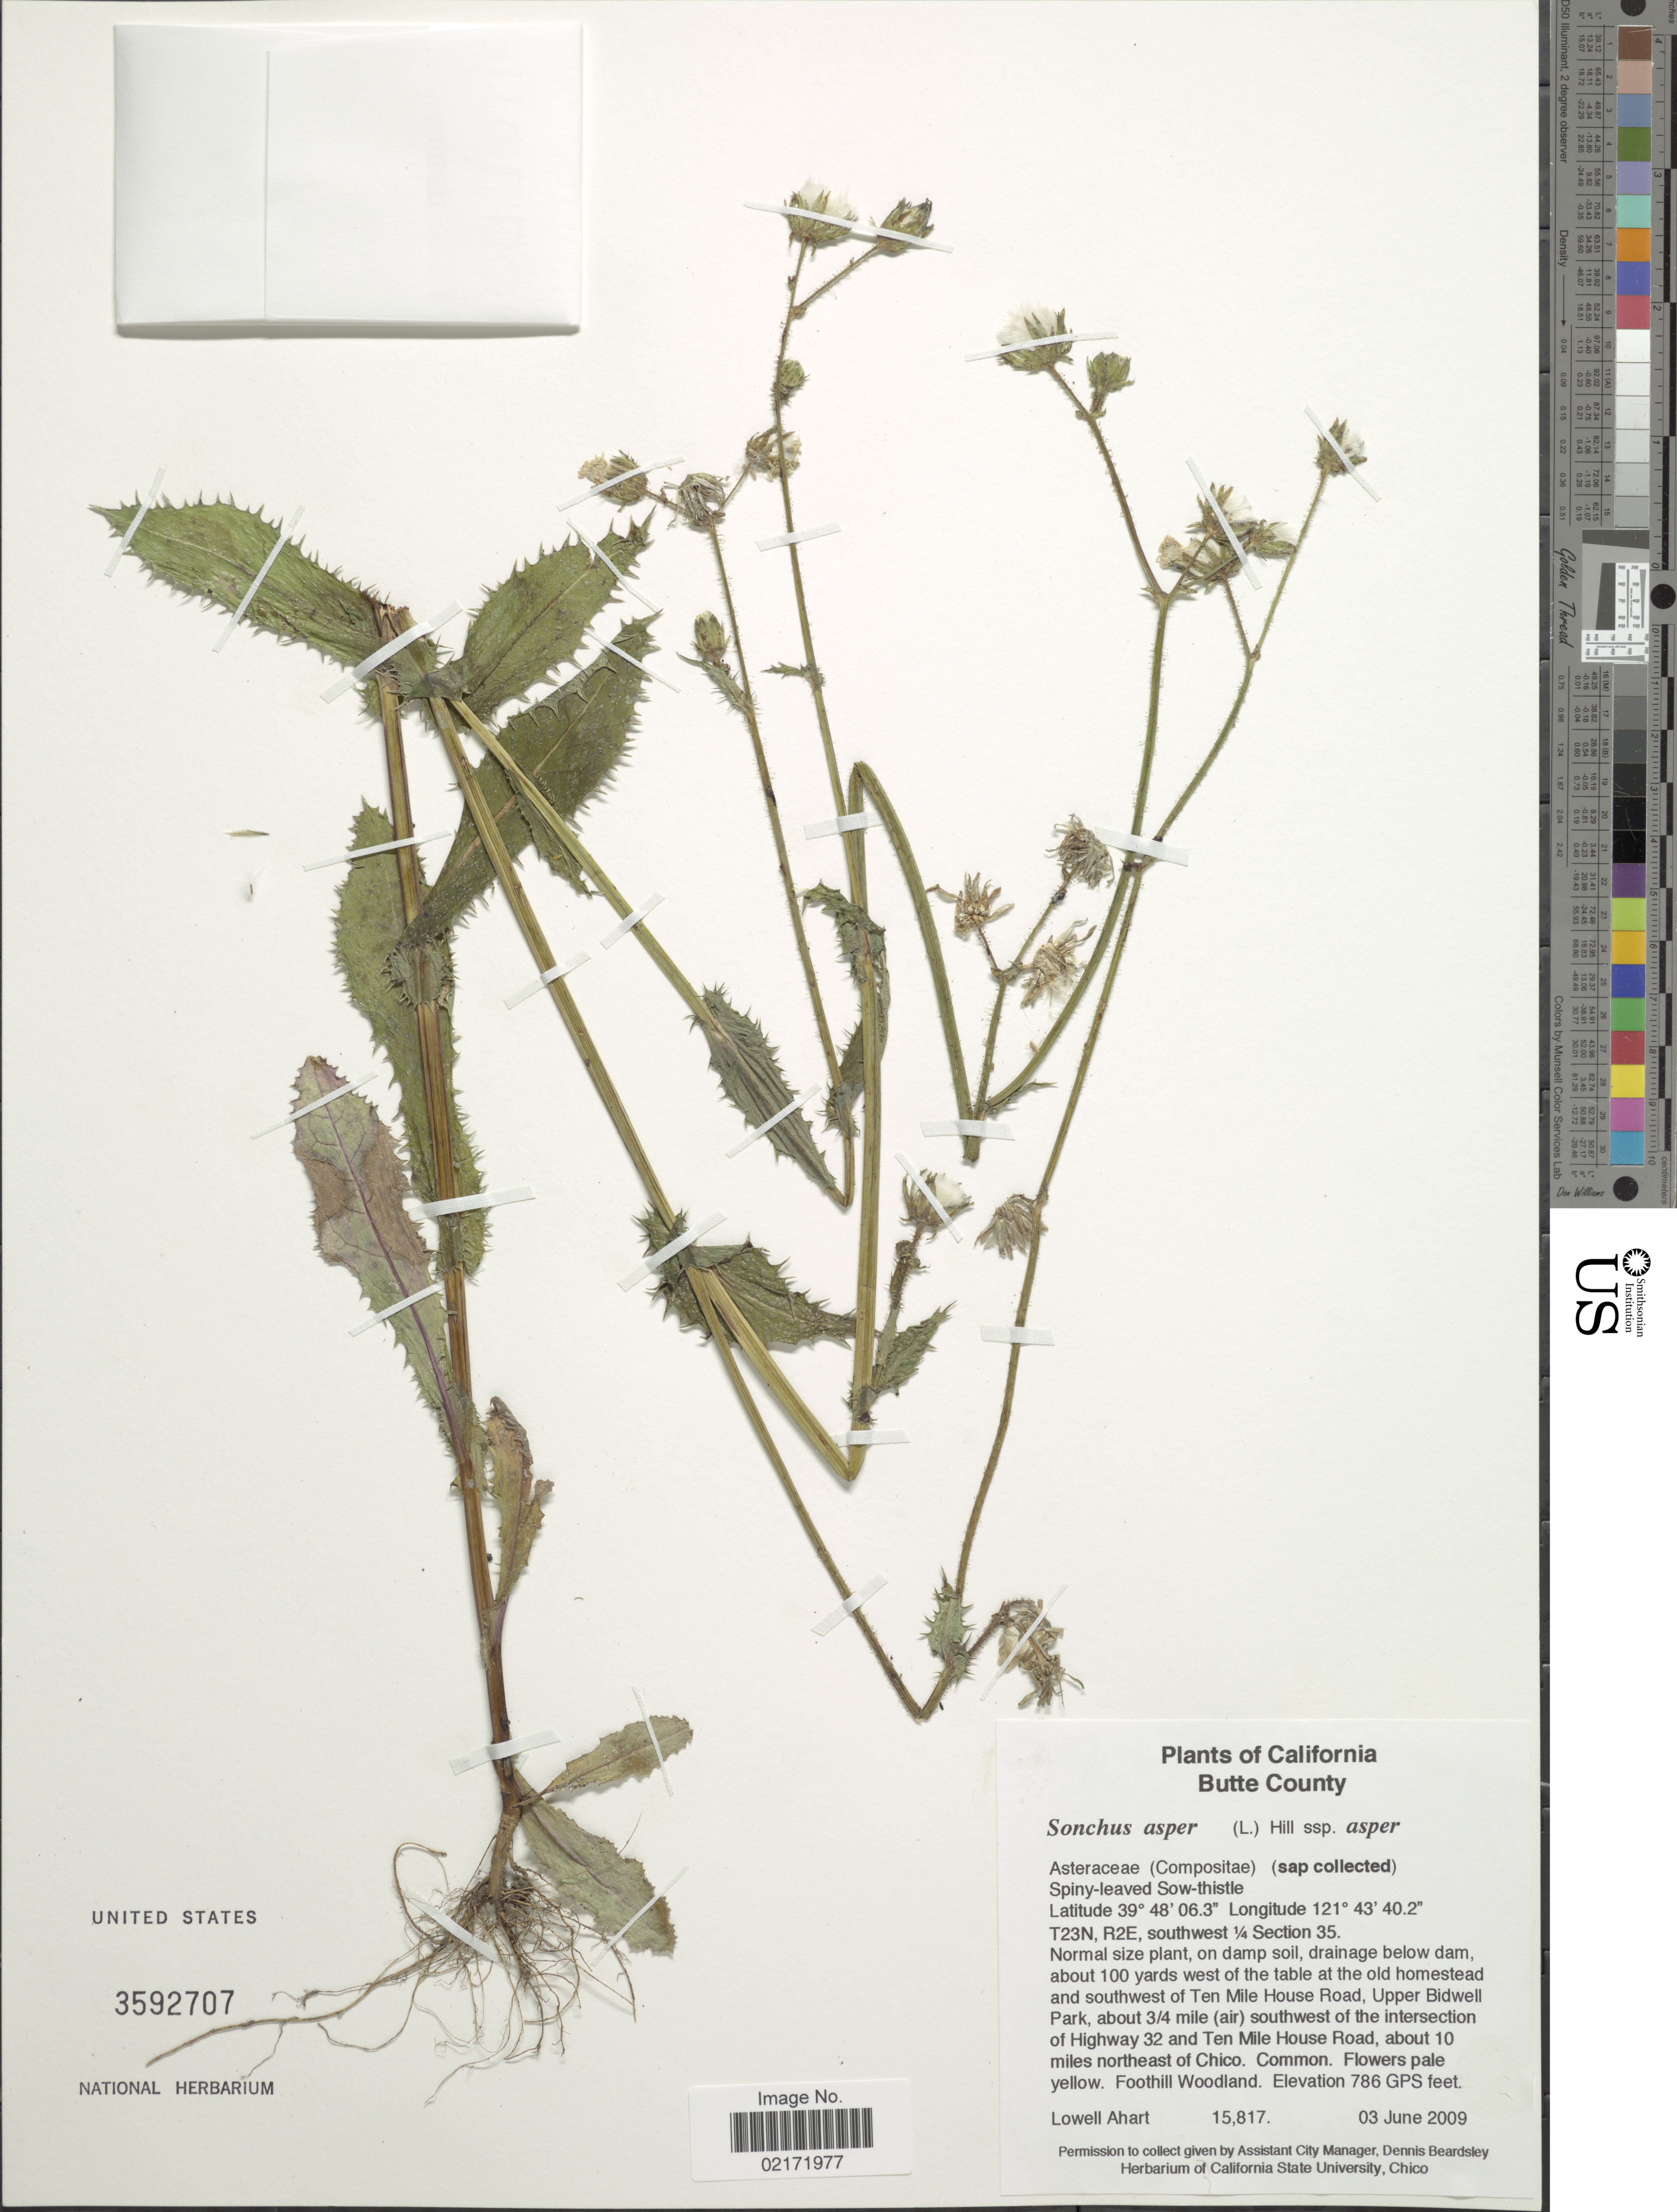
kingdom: Plantae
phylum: Tracheophyta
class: Magnoliopsida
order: Asterales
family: Asteraceae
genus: Sonchus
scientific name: Sonchus asper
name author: (L.) Hill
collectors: L. Ahart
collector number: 15817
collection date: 2009-06-03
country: United States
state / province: California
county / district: Butte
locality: Butte County, T23N, R2E, southwest 1/4 Section 35, drainage below dam, about 100 yards west of the table at the homestead and southwest of Ten Mile House Road, Upper Bidwell Park, about 3/4 mile (air) southwest of the intersection of Highway 32 and Ten Mile House Road, about 10 miles northeast of Chico, foothill woodland.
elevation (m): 240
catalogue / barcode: US 3592707